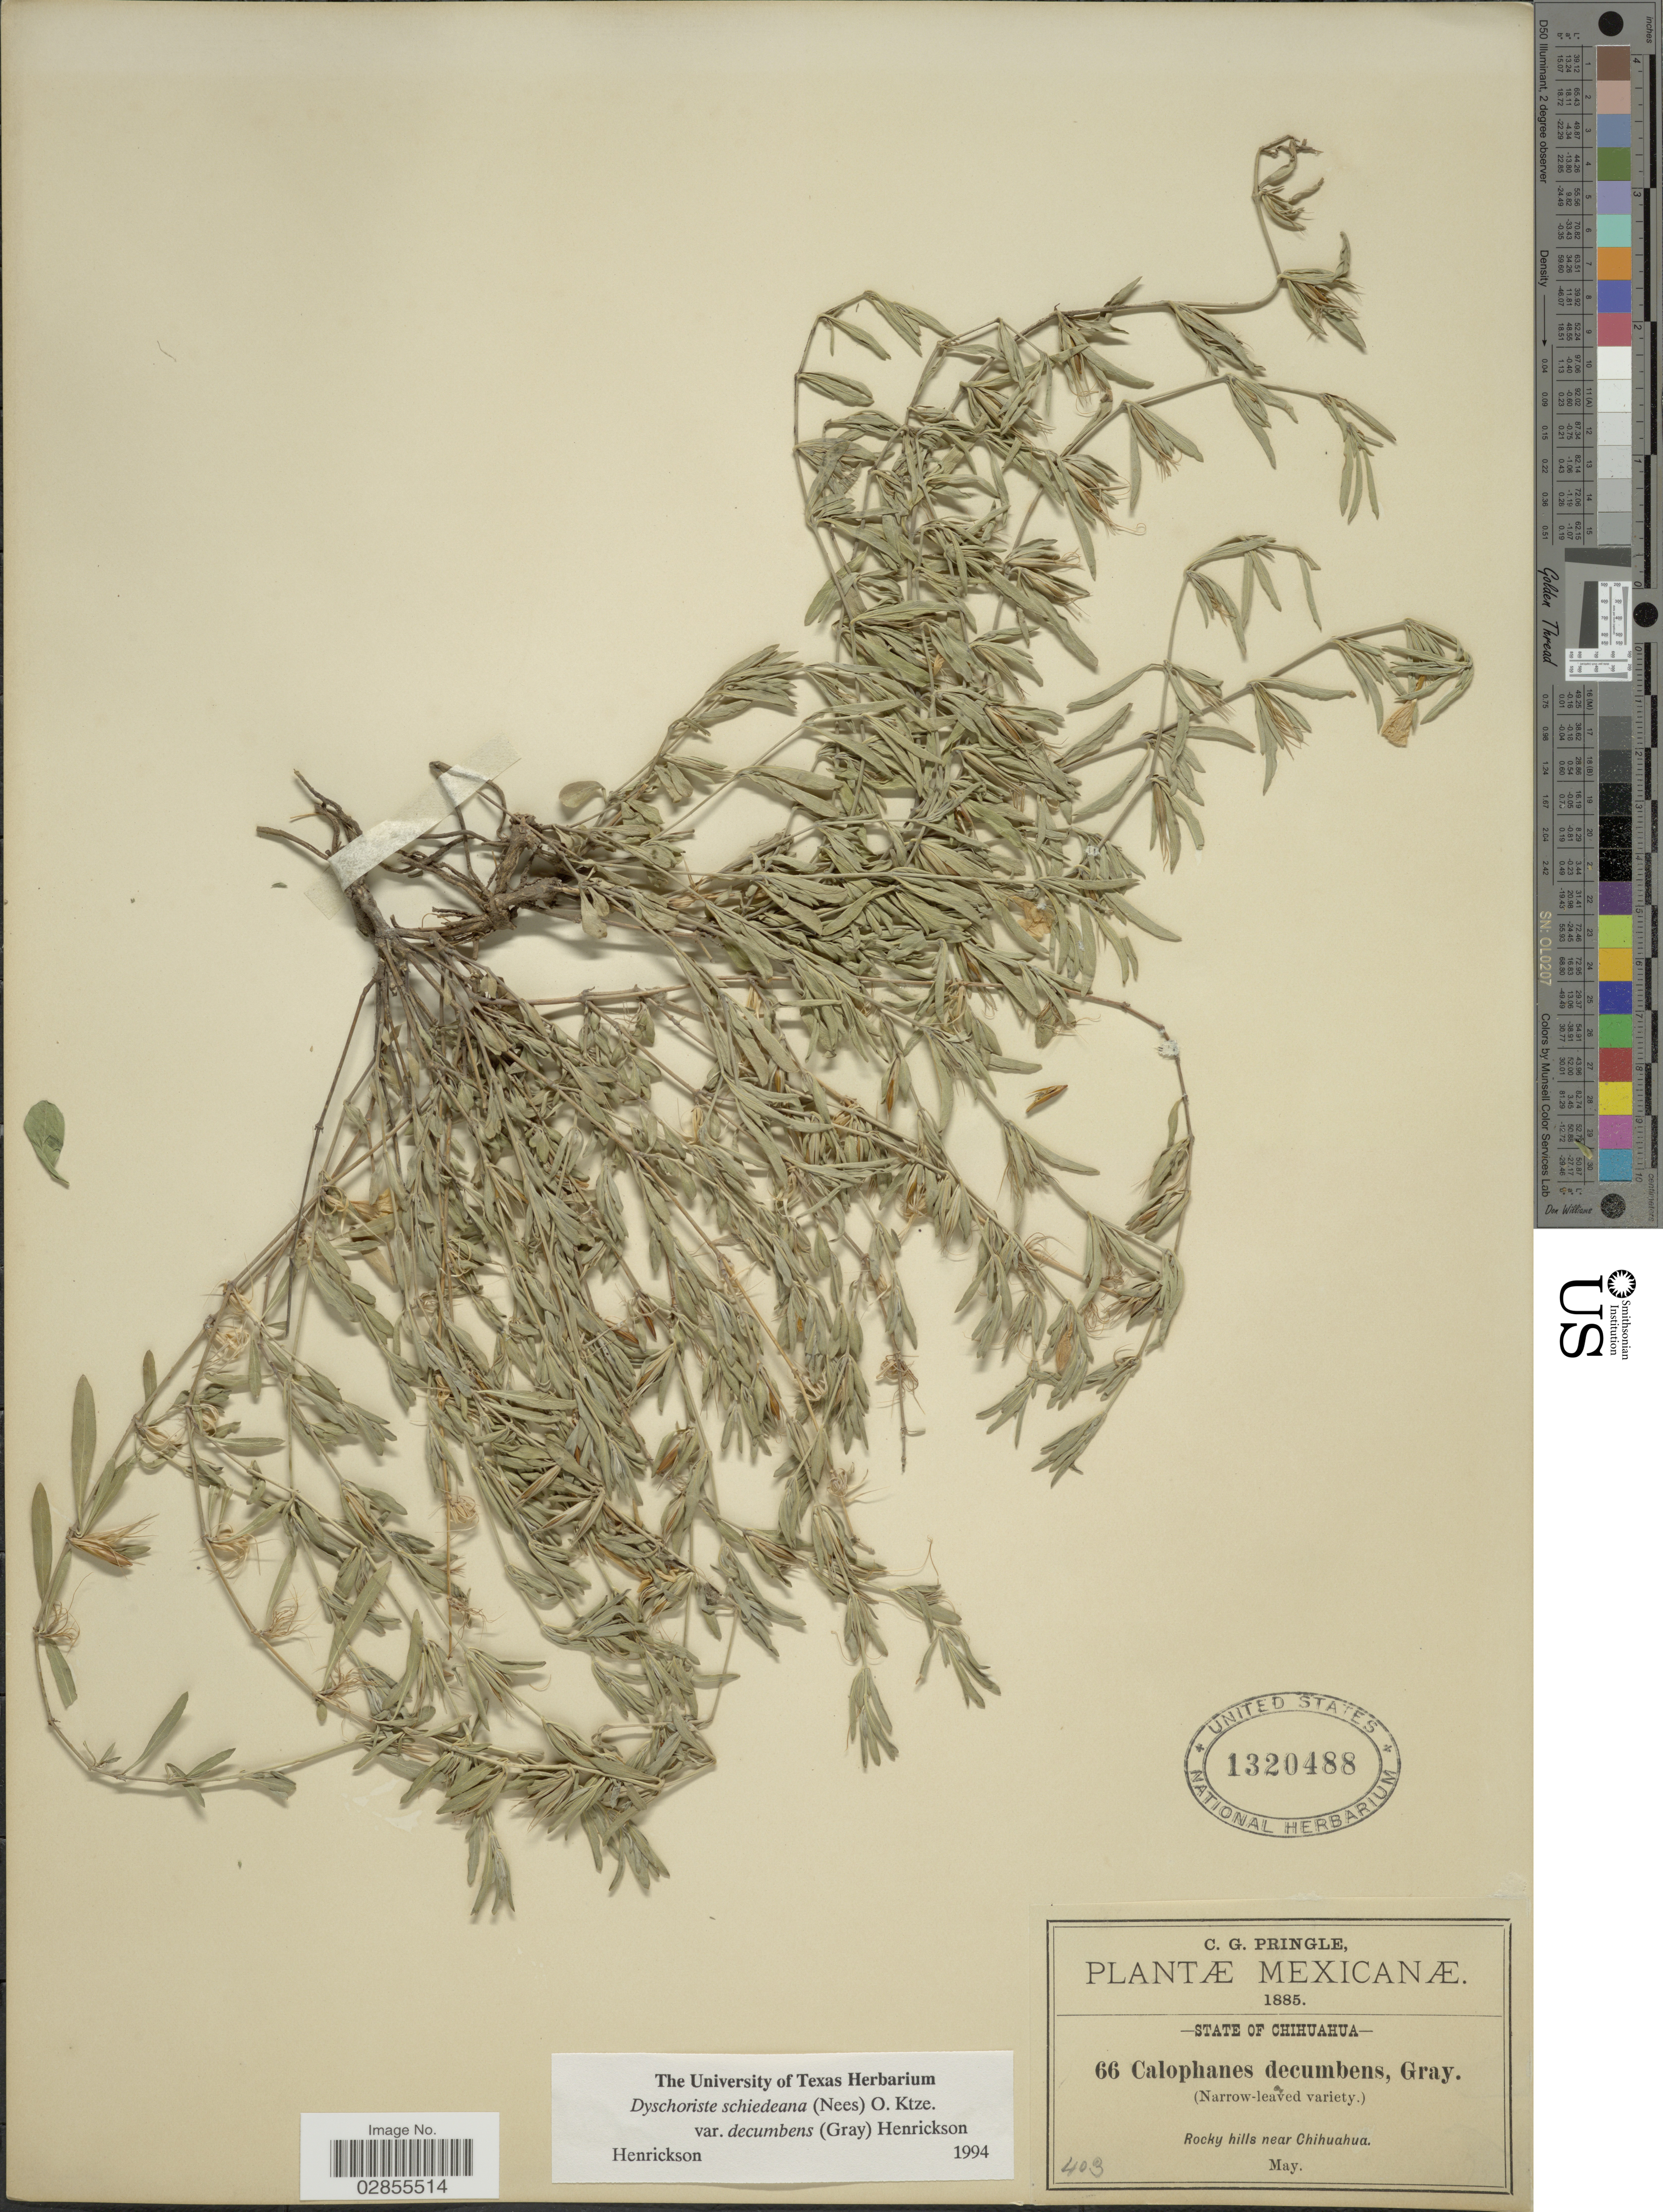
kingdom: Plantae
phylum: Tracheophyta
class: Magnoliopsida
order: Lamiales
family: Acanthaceae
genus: Dyschoriste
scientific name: Dyschoriste schiedeana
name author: (Nees) Kuntze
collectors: C. G. Pringle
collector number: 66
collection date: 1885-05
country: Mexico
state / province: Chihuahua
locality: Rocky hills near Chihuahua.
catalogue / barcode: US 1320488